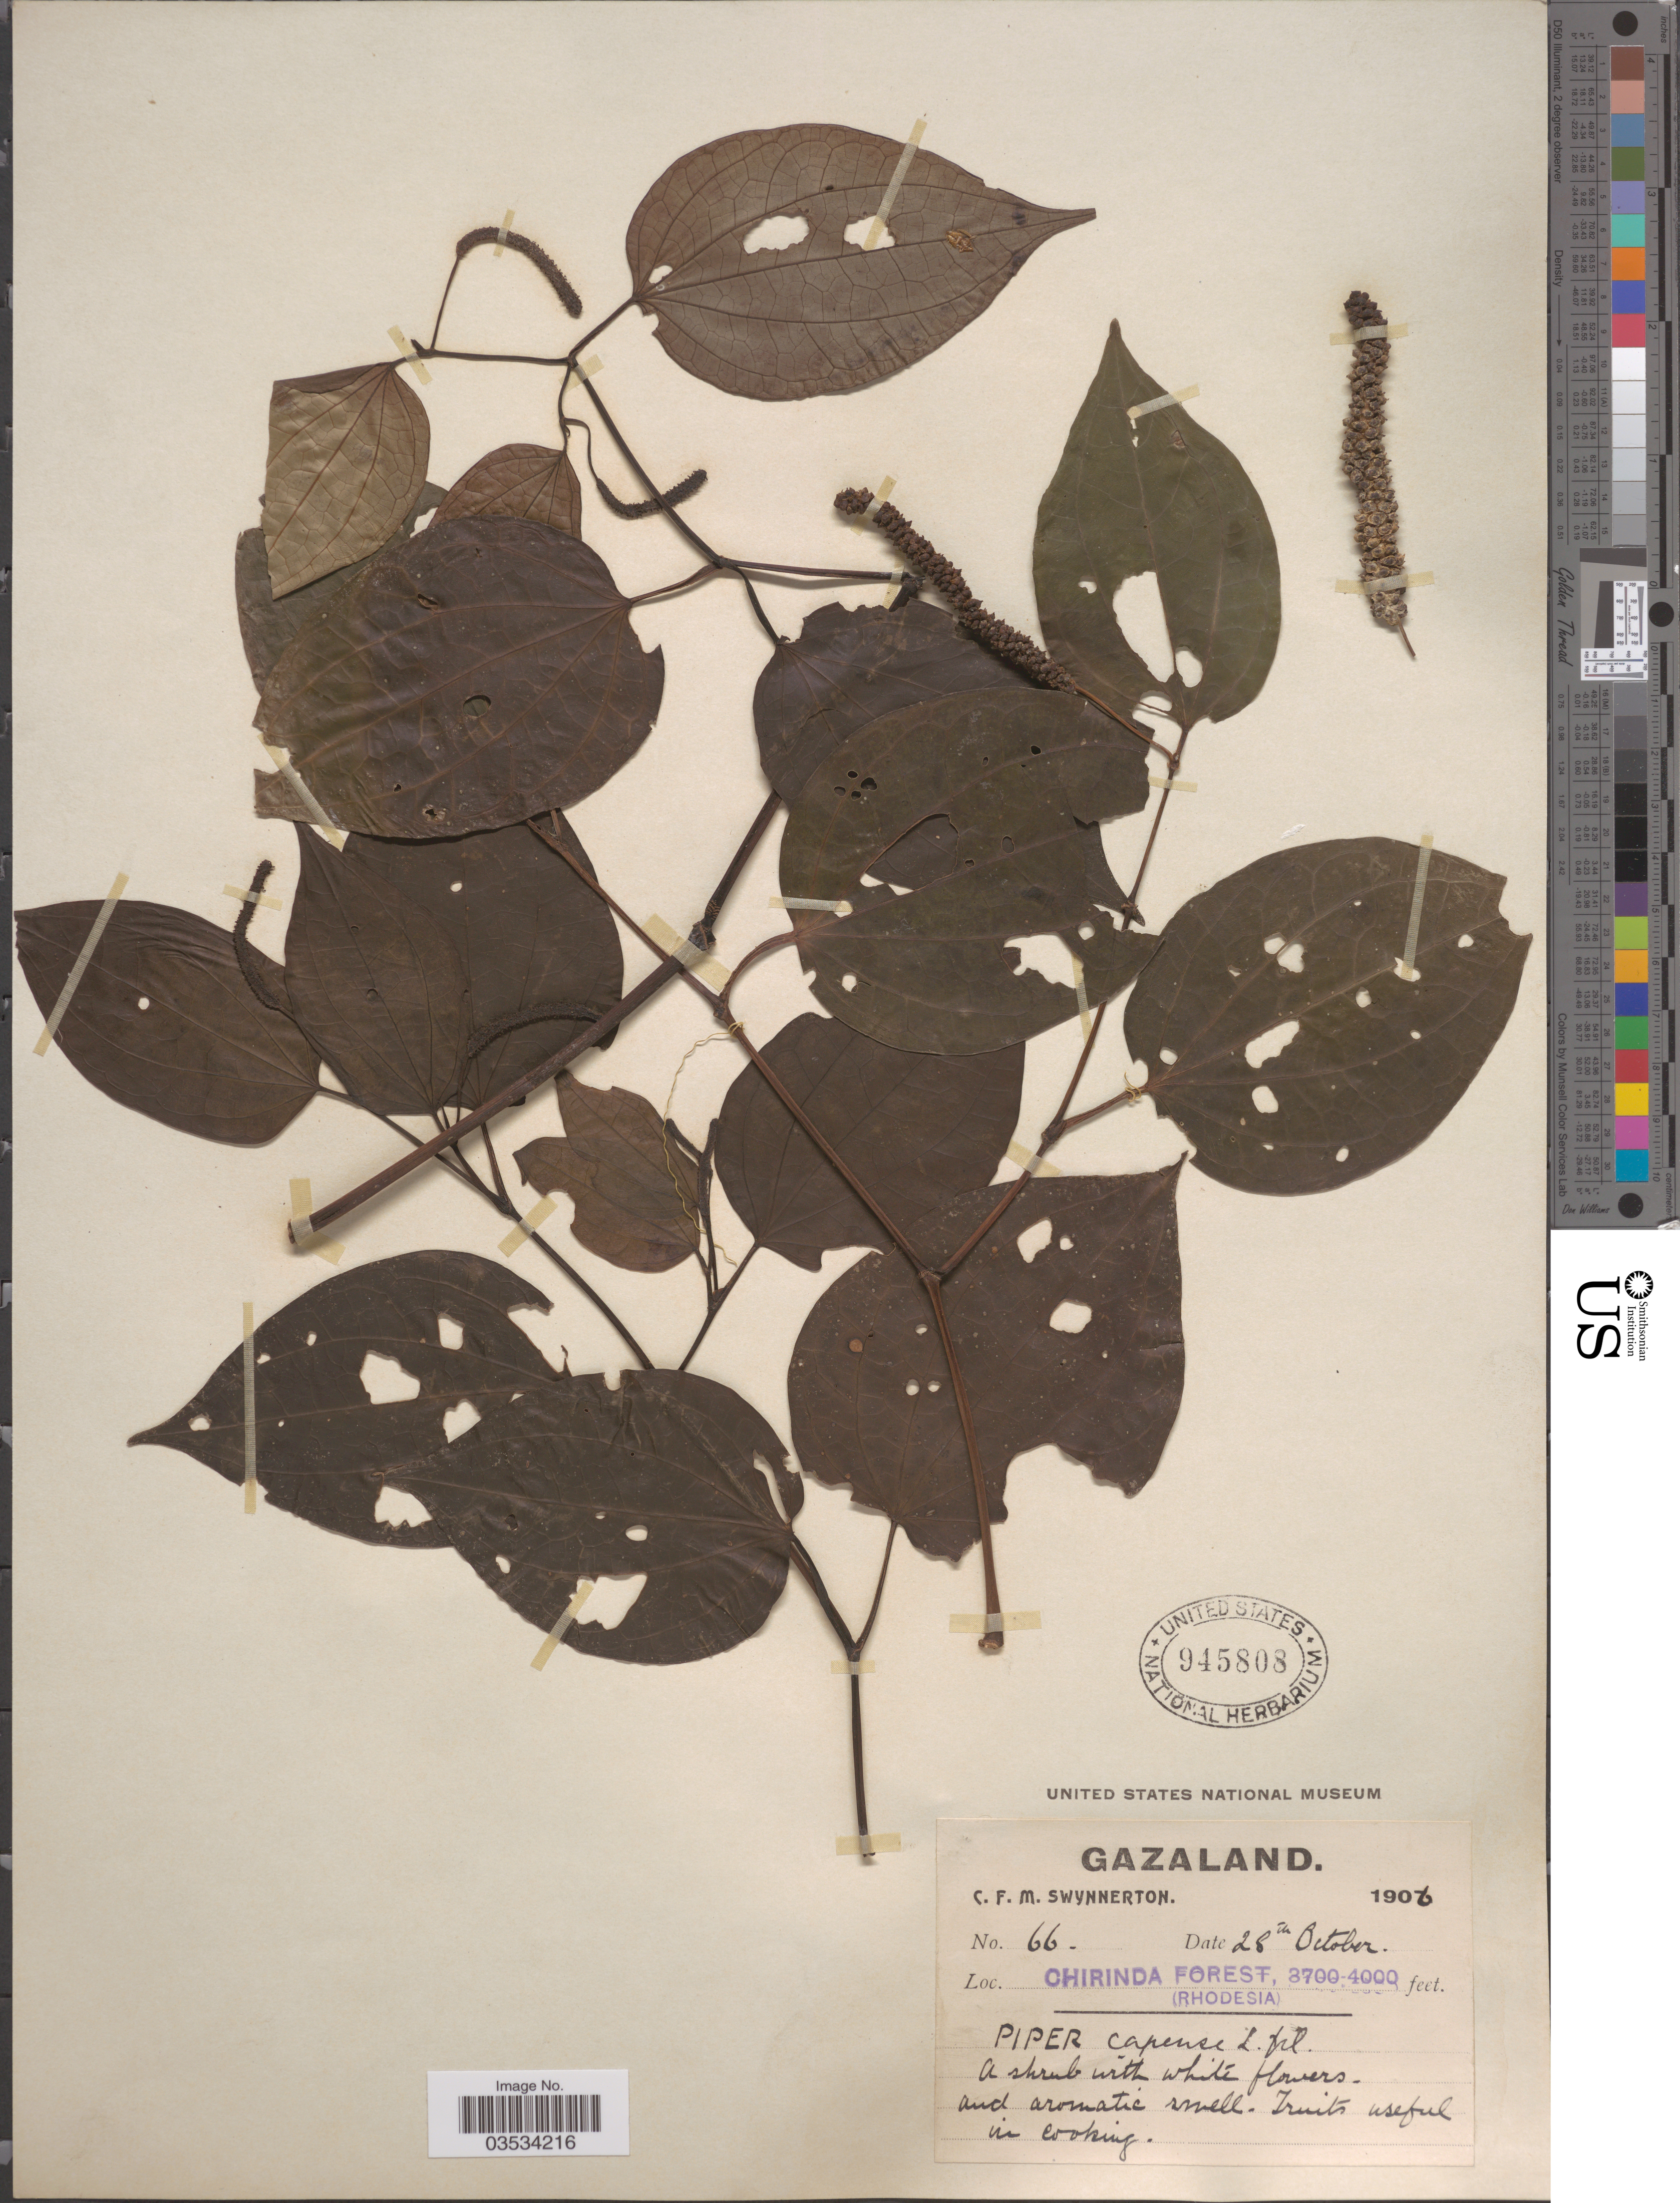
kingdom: Plantae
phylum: Tracheophyta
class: Magnoliopsida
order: Piperales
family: Piperaceae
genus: Piper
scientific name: Piper capense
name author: L. f.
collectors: C. Swynnerton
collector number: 66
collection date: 1906-10-28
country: Zimbabwe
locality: Gazaland. Chirinda Forest (Rhodesia).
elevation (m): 1128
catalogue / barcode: US 945808